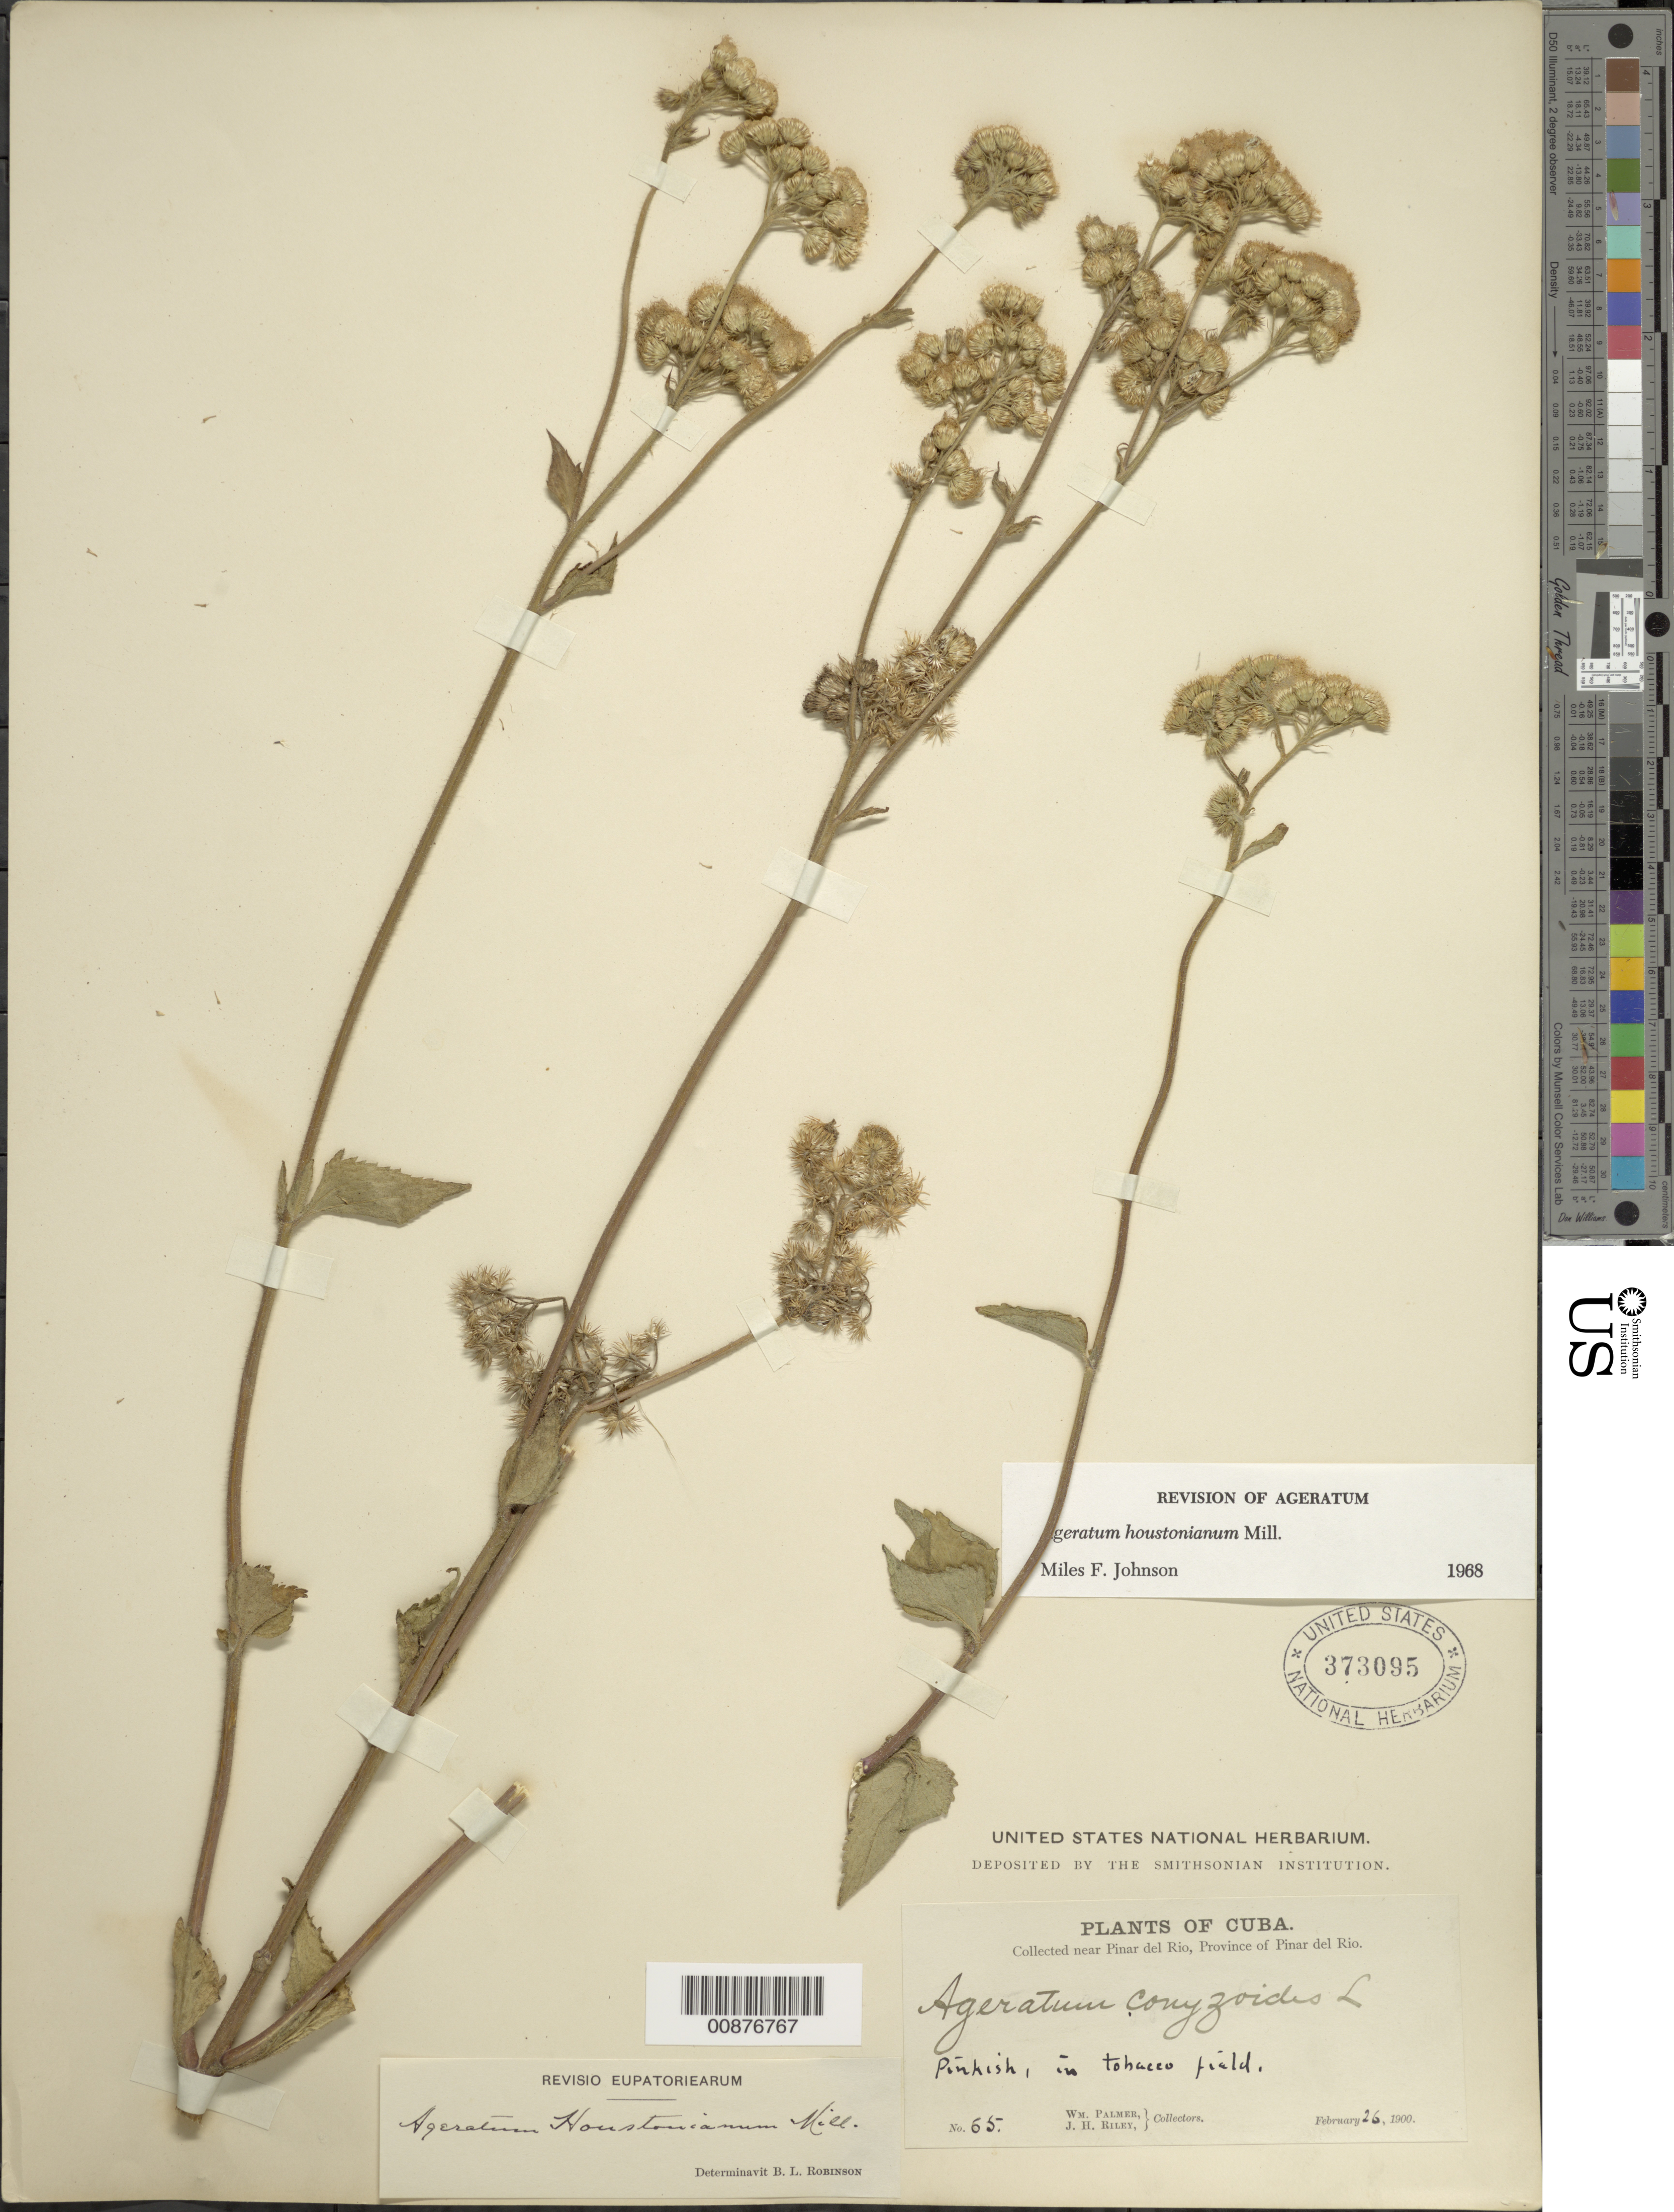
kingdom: Plantae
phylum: Tracheophyta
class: Magnoliopsida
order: Asterales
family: Asteraceae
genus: Ageratum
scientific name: Ageratum houstonianum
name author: Mill.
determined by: Robinson, B. L.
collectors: W. Palmer & J. H. Riley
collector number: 65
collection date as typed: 26 Feb 1900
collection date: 1900-02-26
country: Cuba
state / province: Pinar del Río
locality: Near Pinar del Rio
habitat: In tobacco field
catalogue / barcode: US 373095